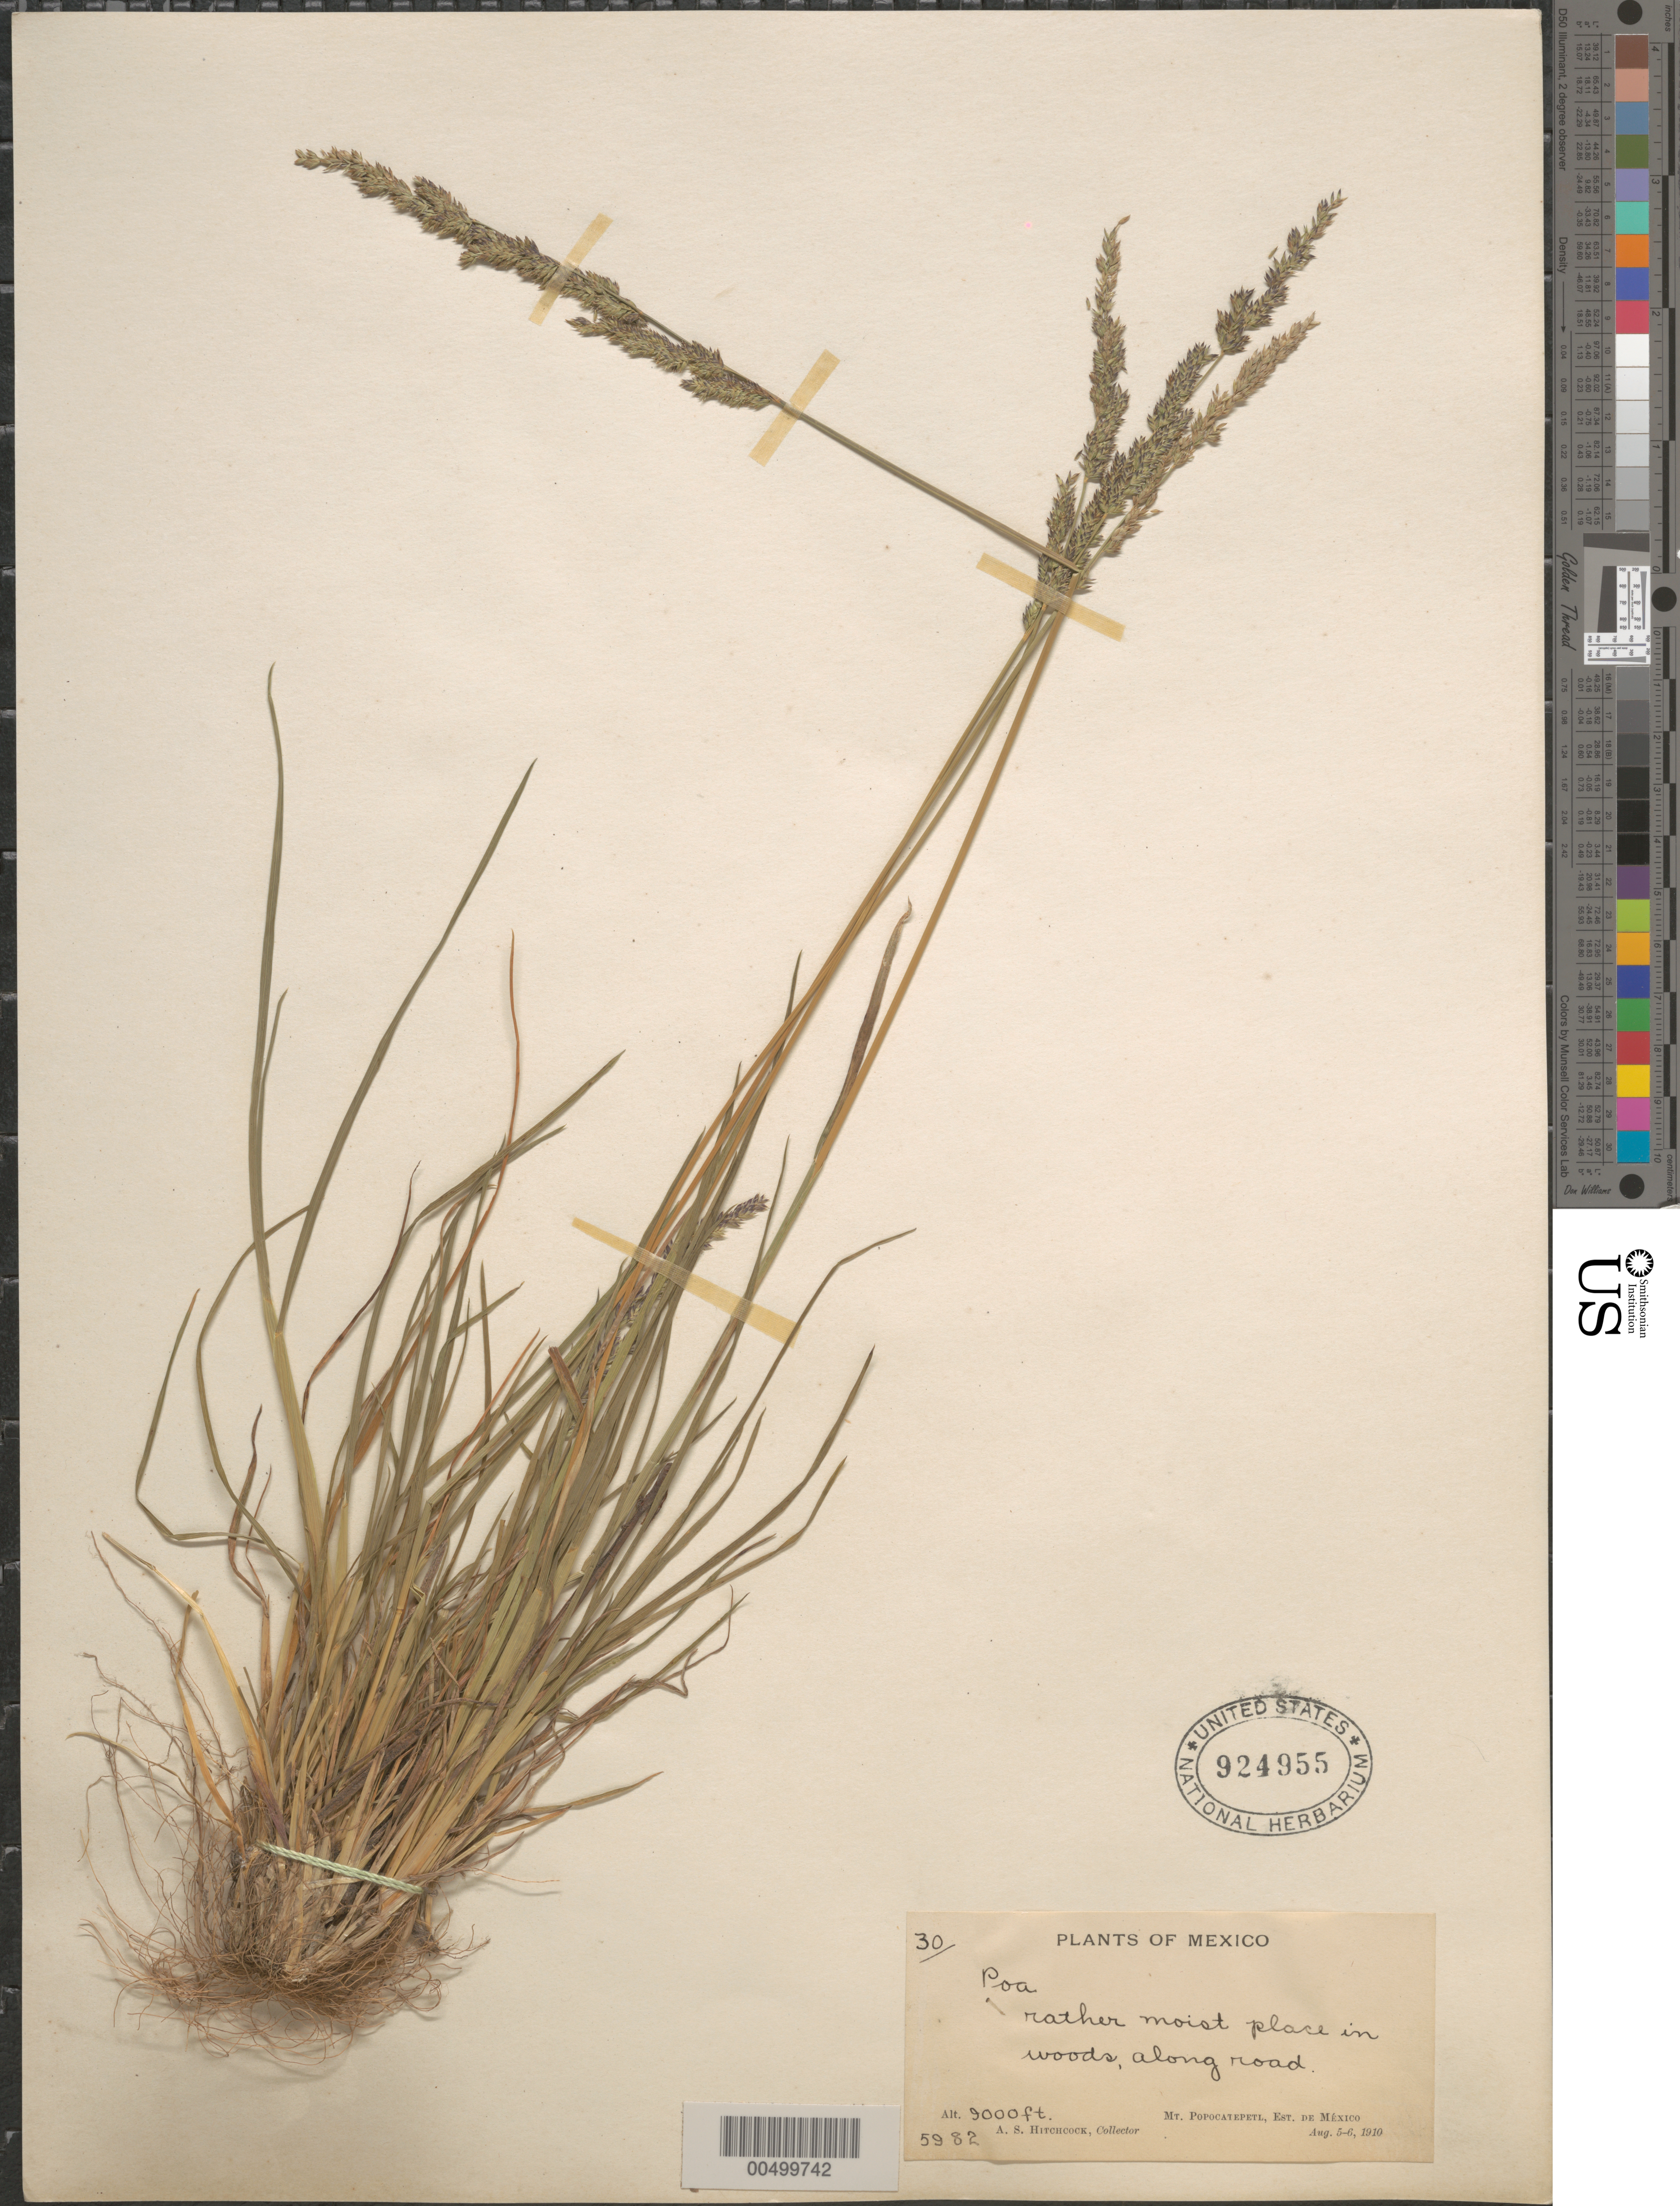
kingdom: Plantae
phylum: Tracheophyta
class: Liliopsida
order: Poales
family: Poaceae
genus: Poa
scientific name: Poa scaberula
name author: Hook. f.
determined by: Soreng, Robert J., Research Associate (BOT), Smithsonian Institution - National Museum of Natural History (UNITED STATES)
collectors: A. S. Hitchcock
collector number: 5982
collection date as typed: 5 Aug 1910 to 6 Aug 1910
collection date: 1910-08-05/1910-08-06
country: Mexico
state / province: México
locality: Mt. Popocatepetl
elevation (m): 2743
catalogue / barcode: US 924955